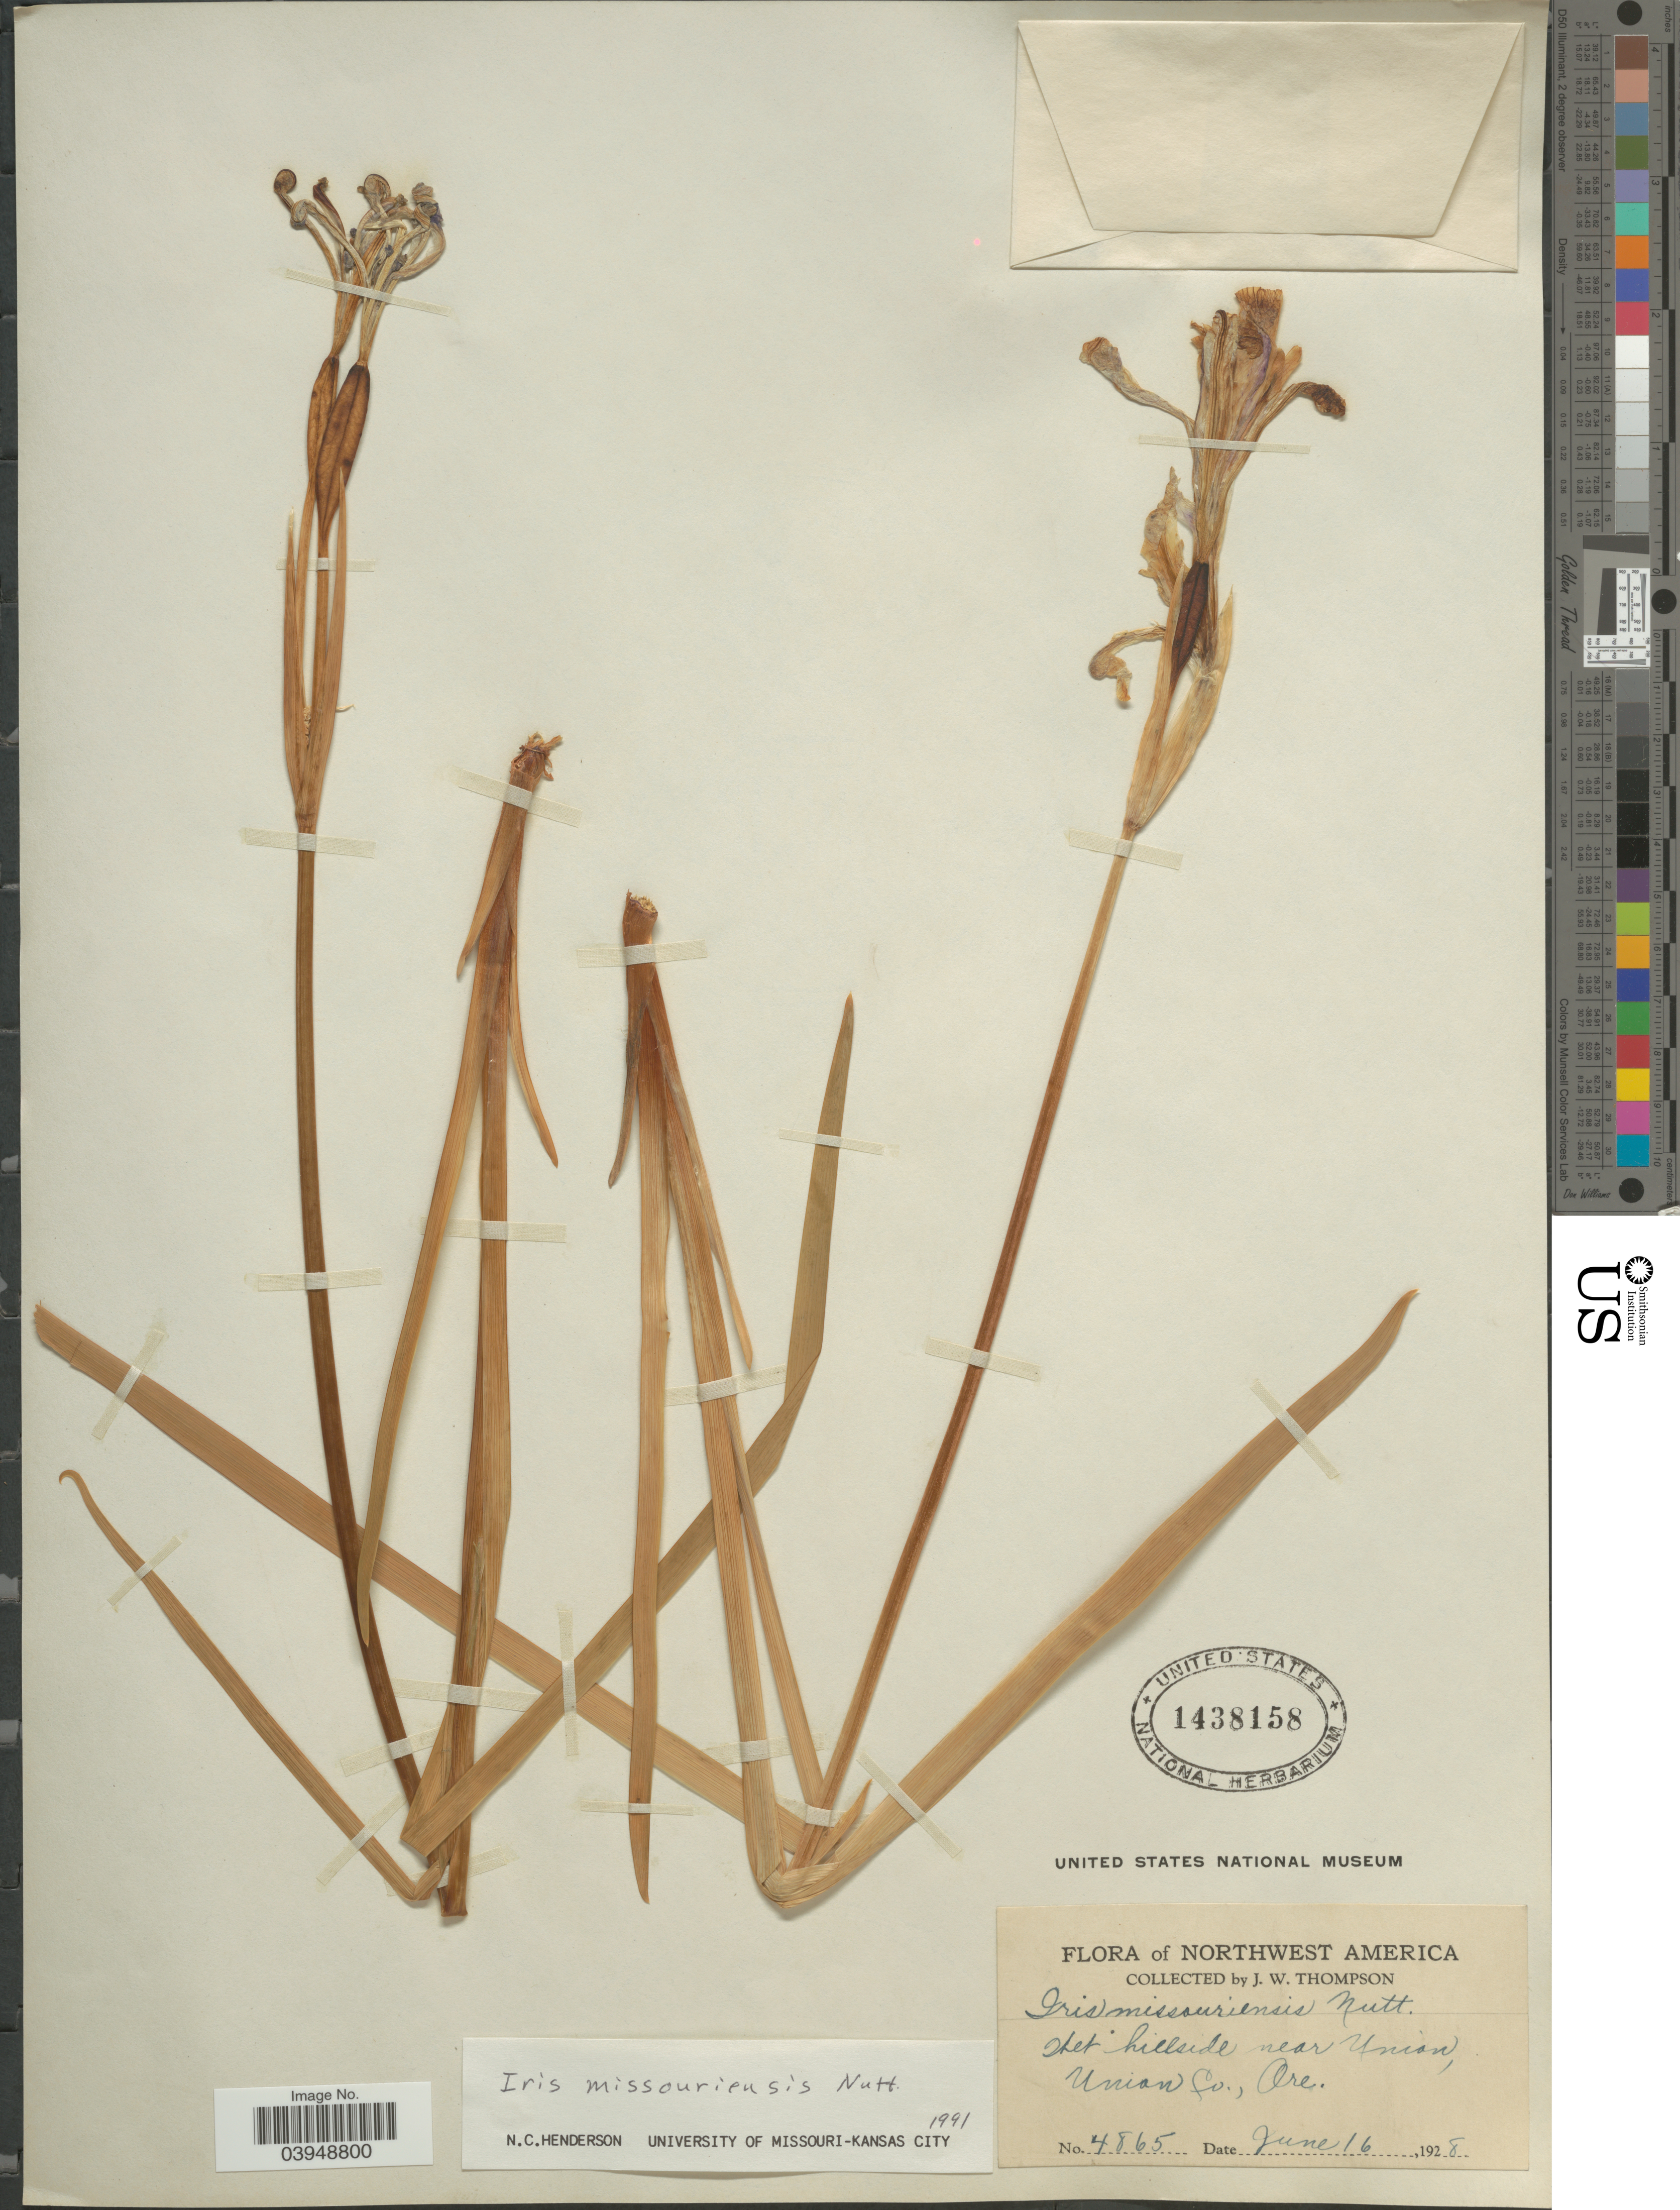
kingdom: Plantae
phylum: Tracheophyta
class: Liliopsida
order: Asparagales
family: Iridaceae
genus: Iris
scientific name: Iris missouriensis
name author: Nutt.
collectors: J. Thompson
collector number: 4865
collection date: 1928-06-16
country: United States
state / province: Oregon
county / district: Union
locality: Northwest America. Wet hillside near Union, Union Co.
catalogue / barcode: US 1438158